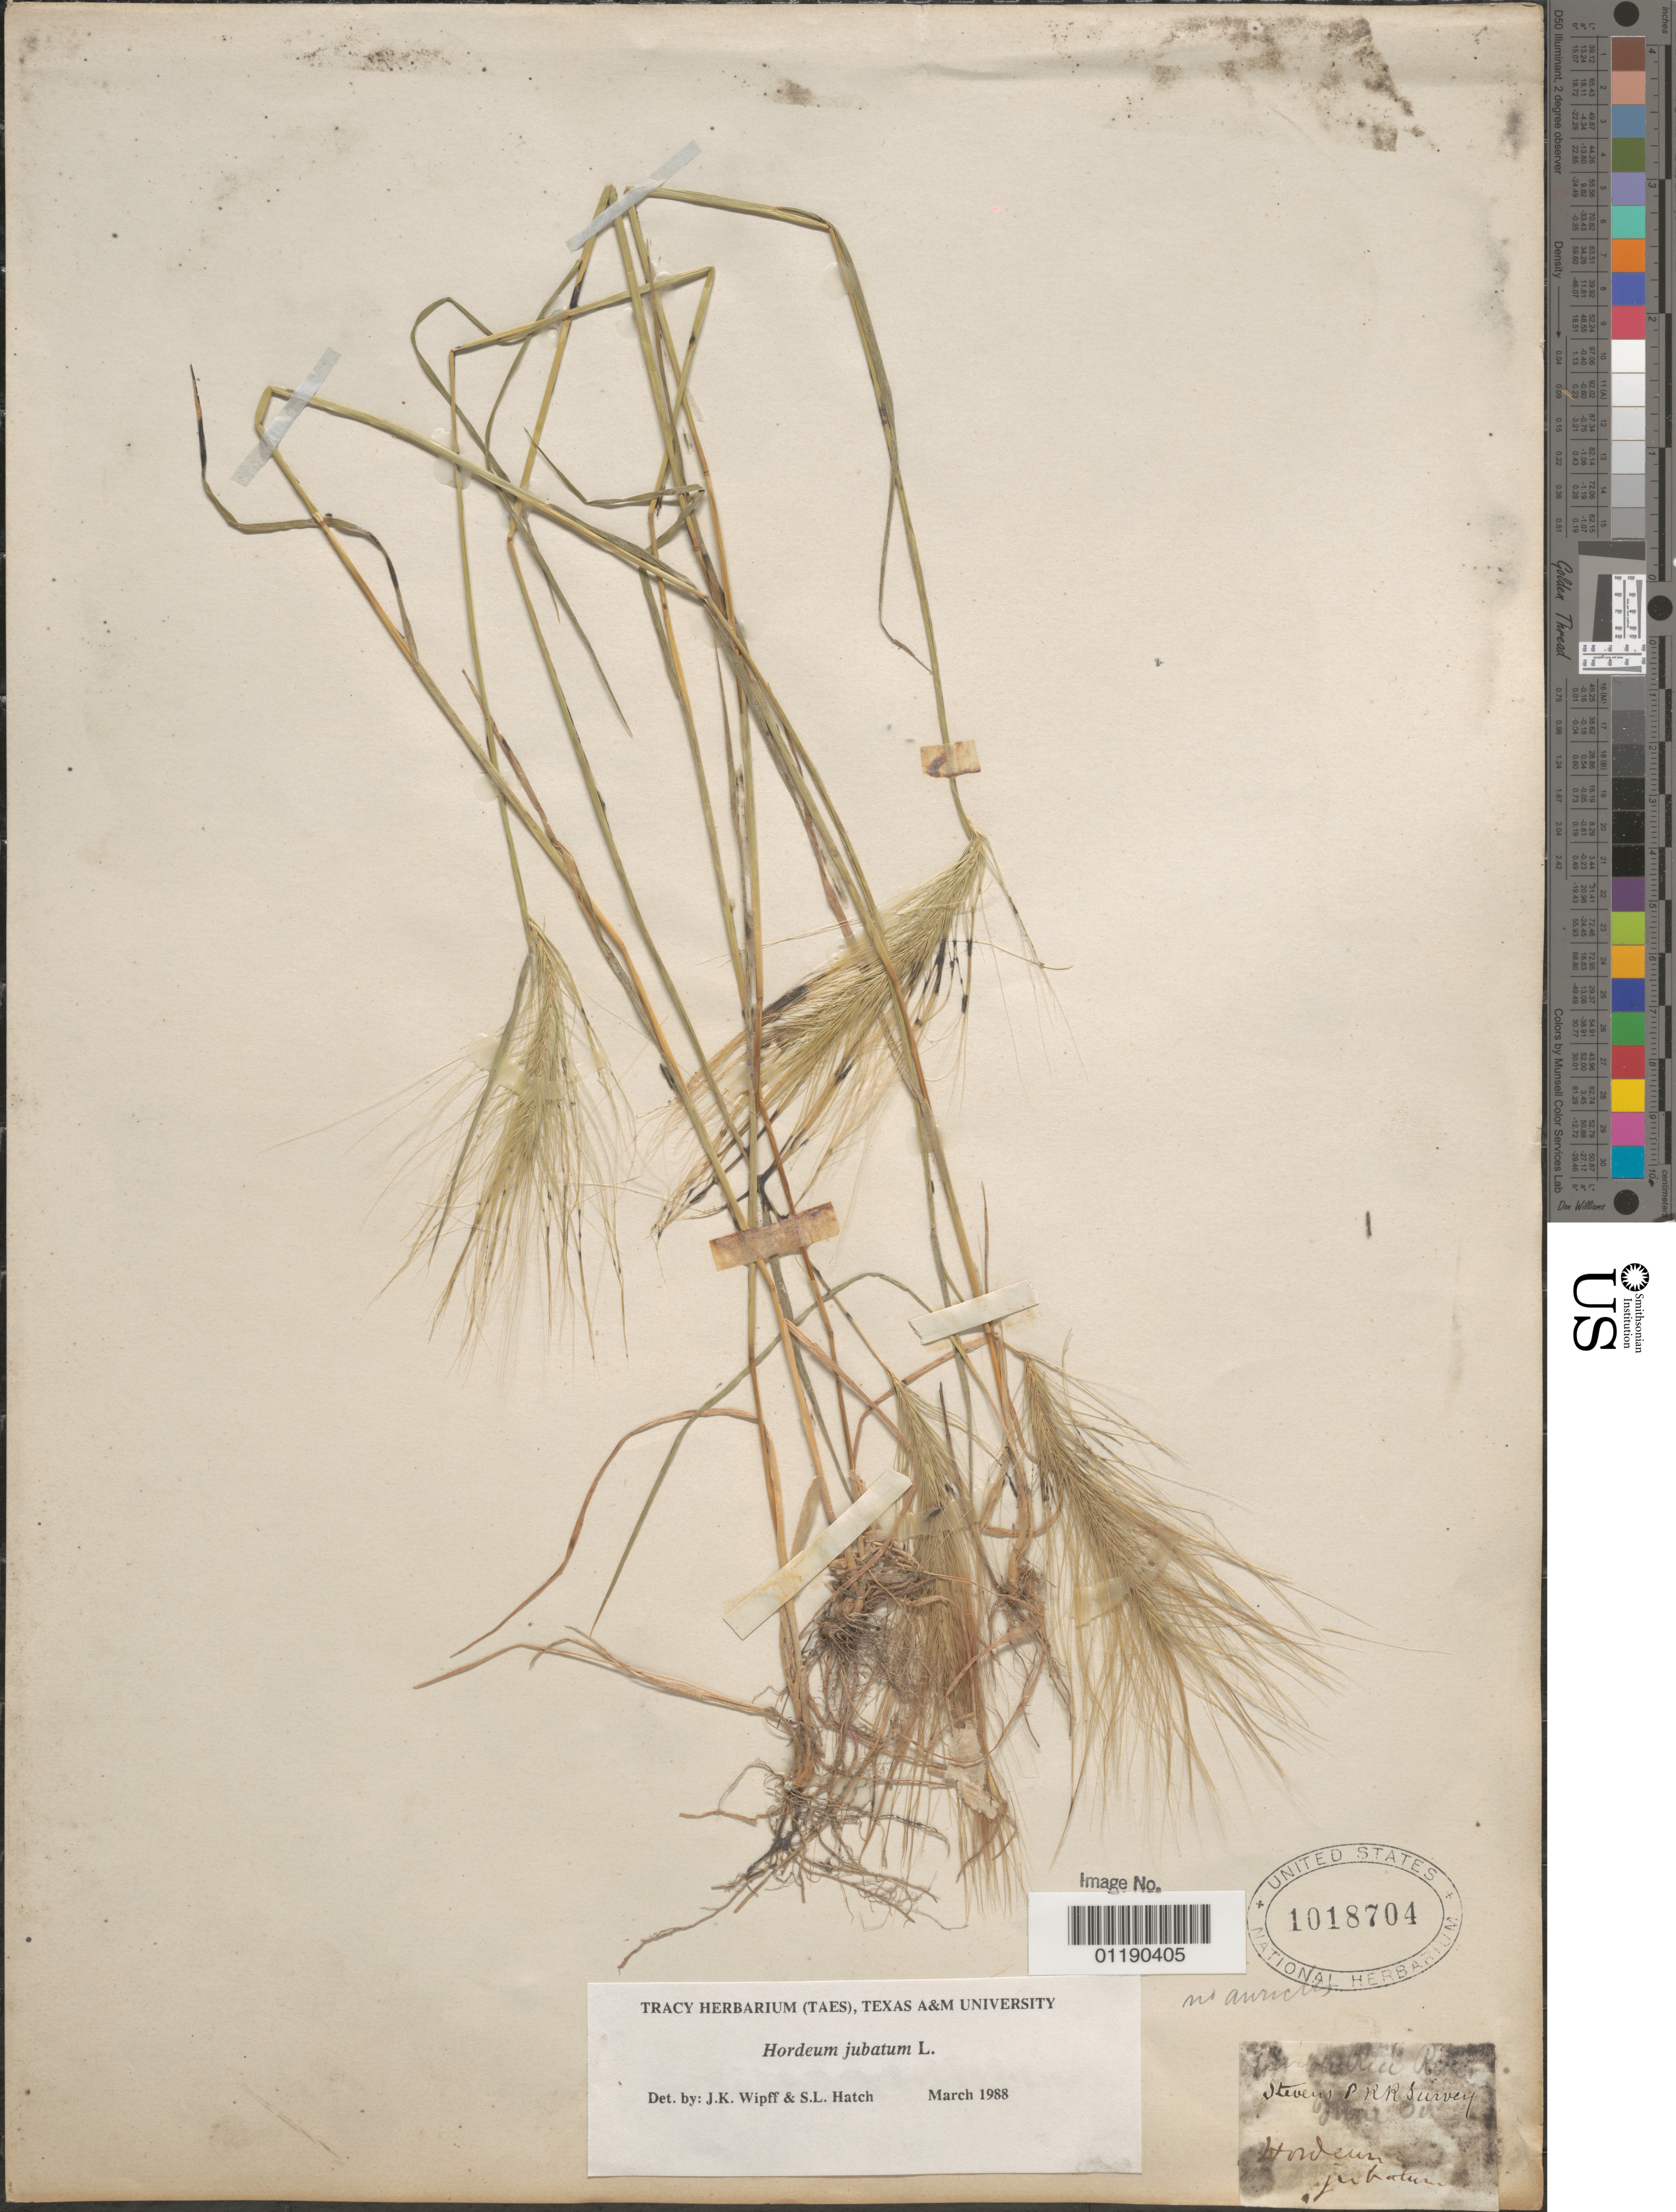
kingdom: Plantae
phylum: Tracheophyta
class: Liliopsida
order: Poales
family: Poaceae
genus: Hordeum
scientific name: Hordeum jubatum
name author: L.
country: Canada / United States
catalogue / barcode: US 1018704